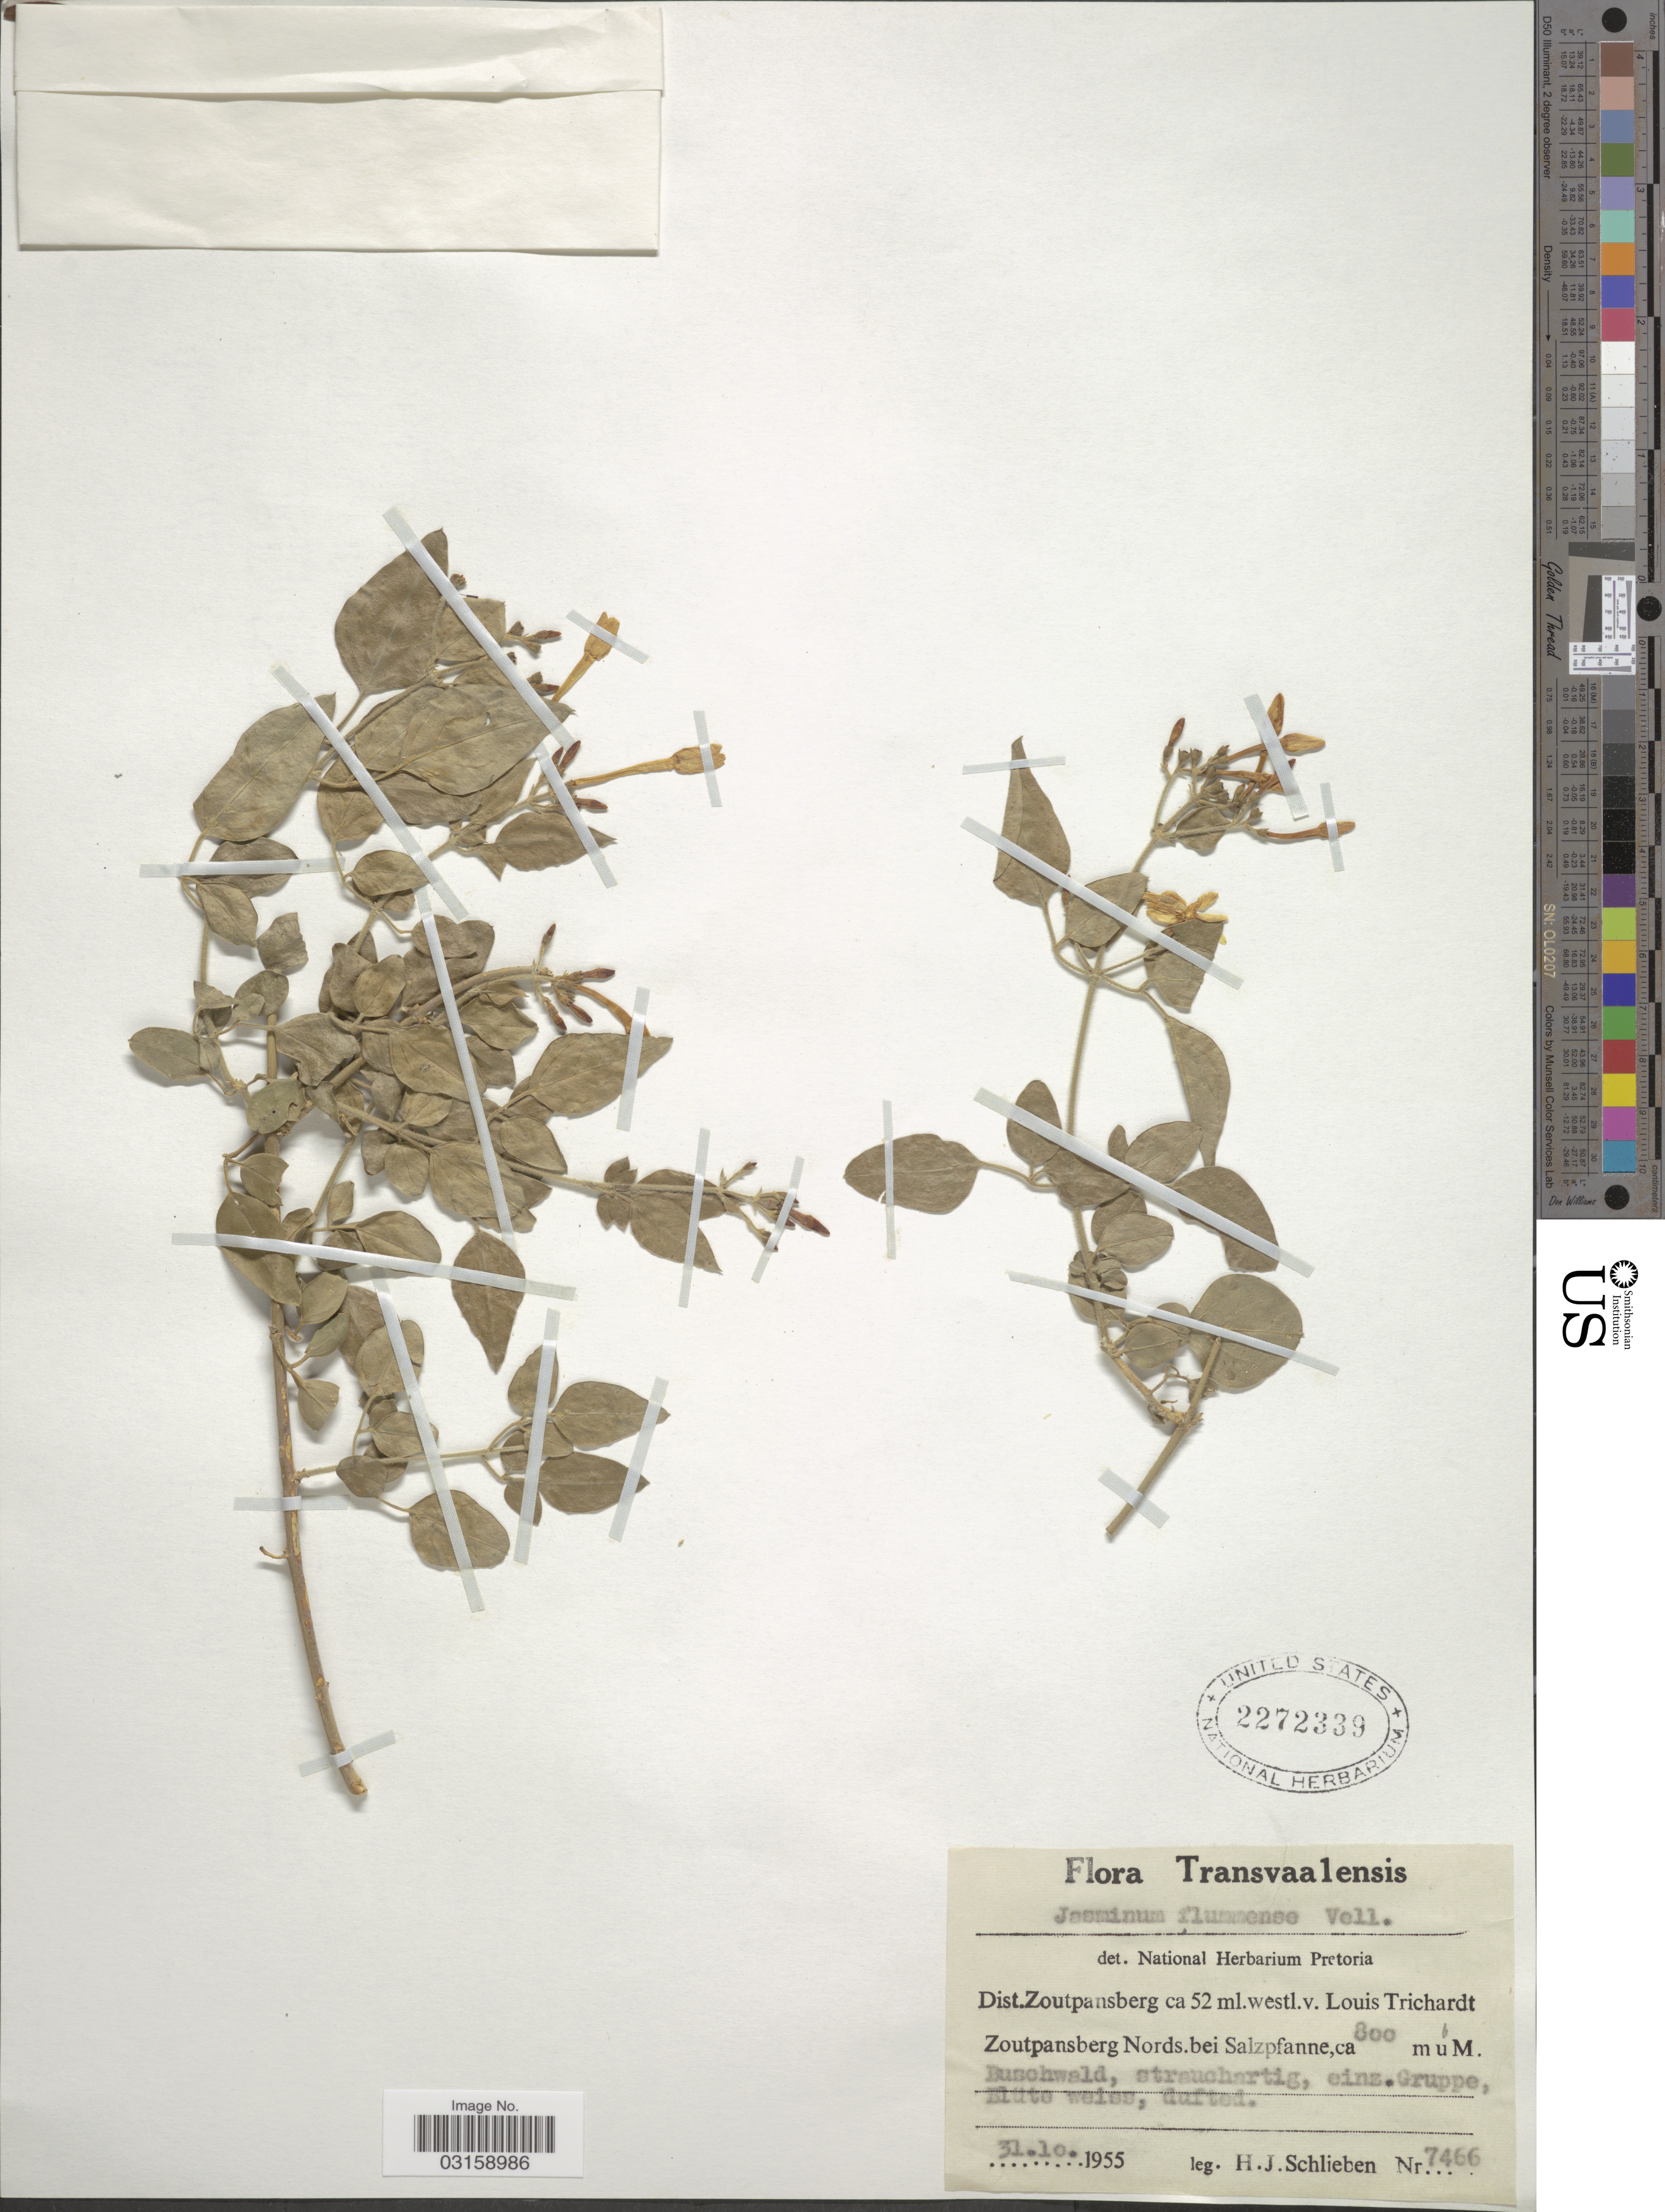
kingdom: Plantae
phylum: Tracheophyta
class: Magnoliopsida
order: Lamiales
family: Oleaceae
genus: Jasminum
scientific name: Jasminum fluminense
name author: Vell.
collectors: H. J. Schlieben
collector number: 7466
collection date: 1955-10-31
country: South Africa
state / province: Limpopo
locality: Transvaalensis. Dist. Zoutpansberg ca 52 ml.westl.v. Louis Trichardt. Zoutpansberg Nords.bei Salzpfanne.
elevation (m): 800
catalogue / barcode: US 2272339